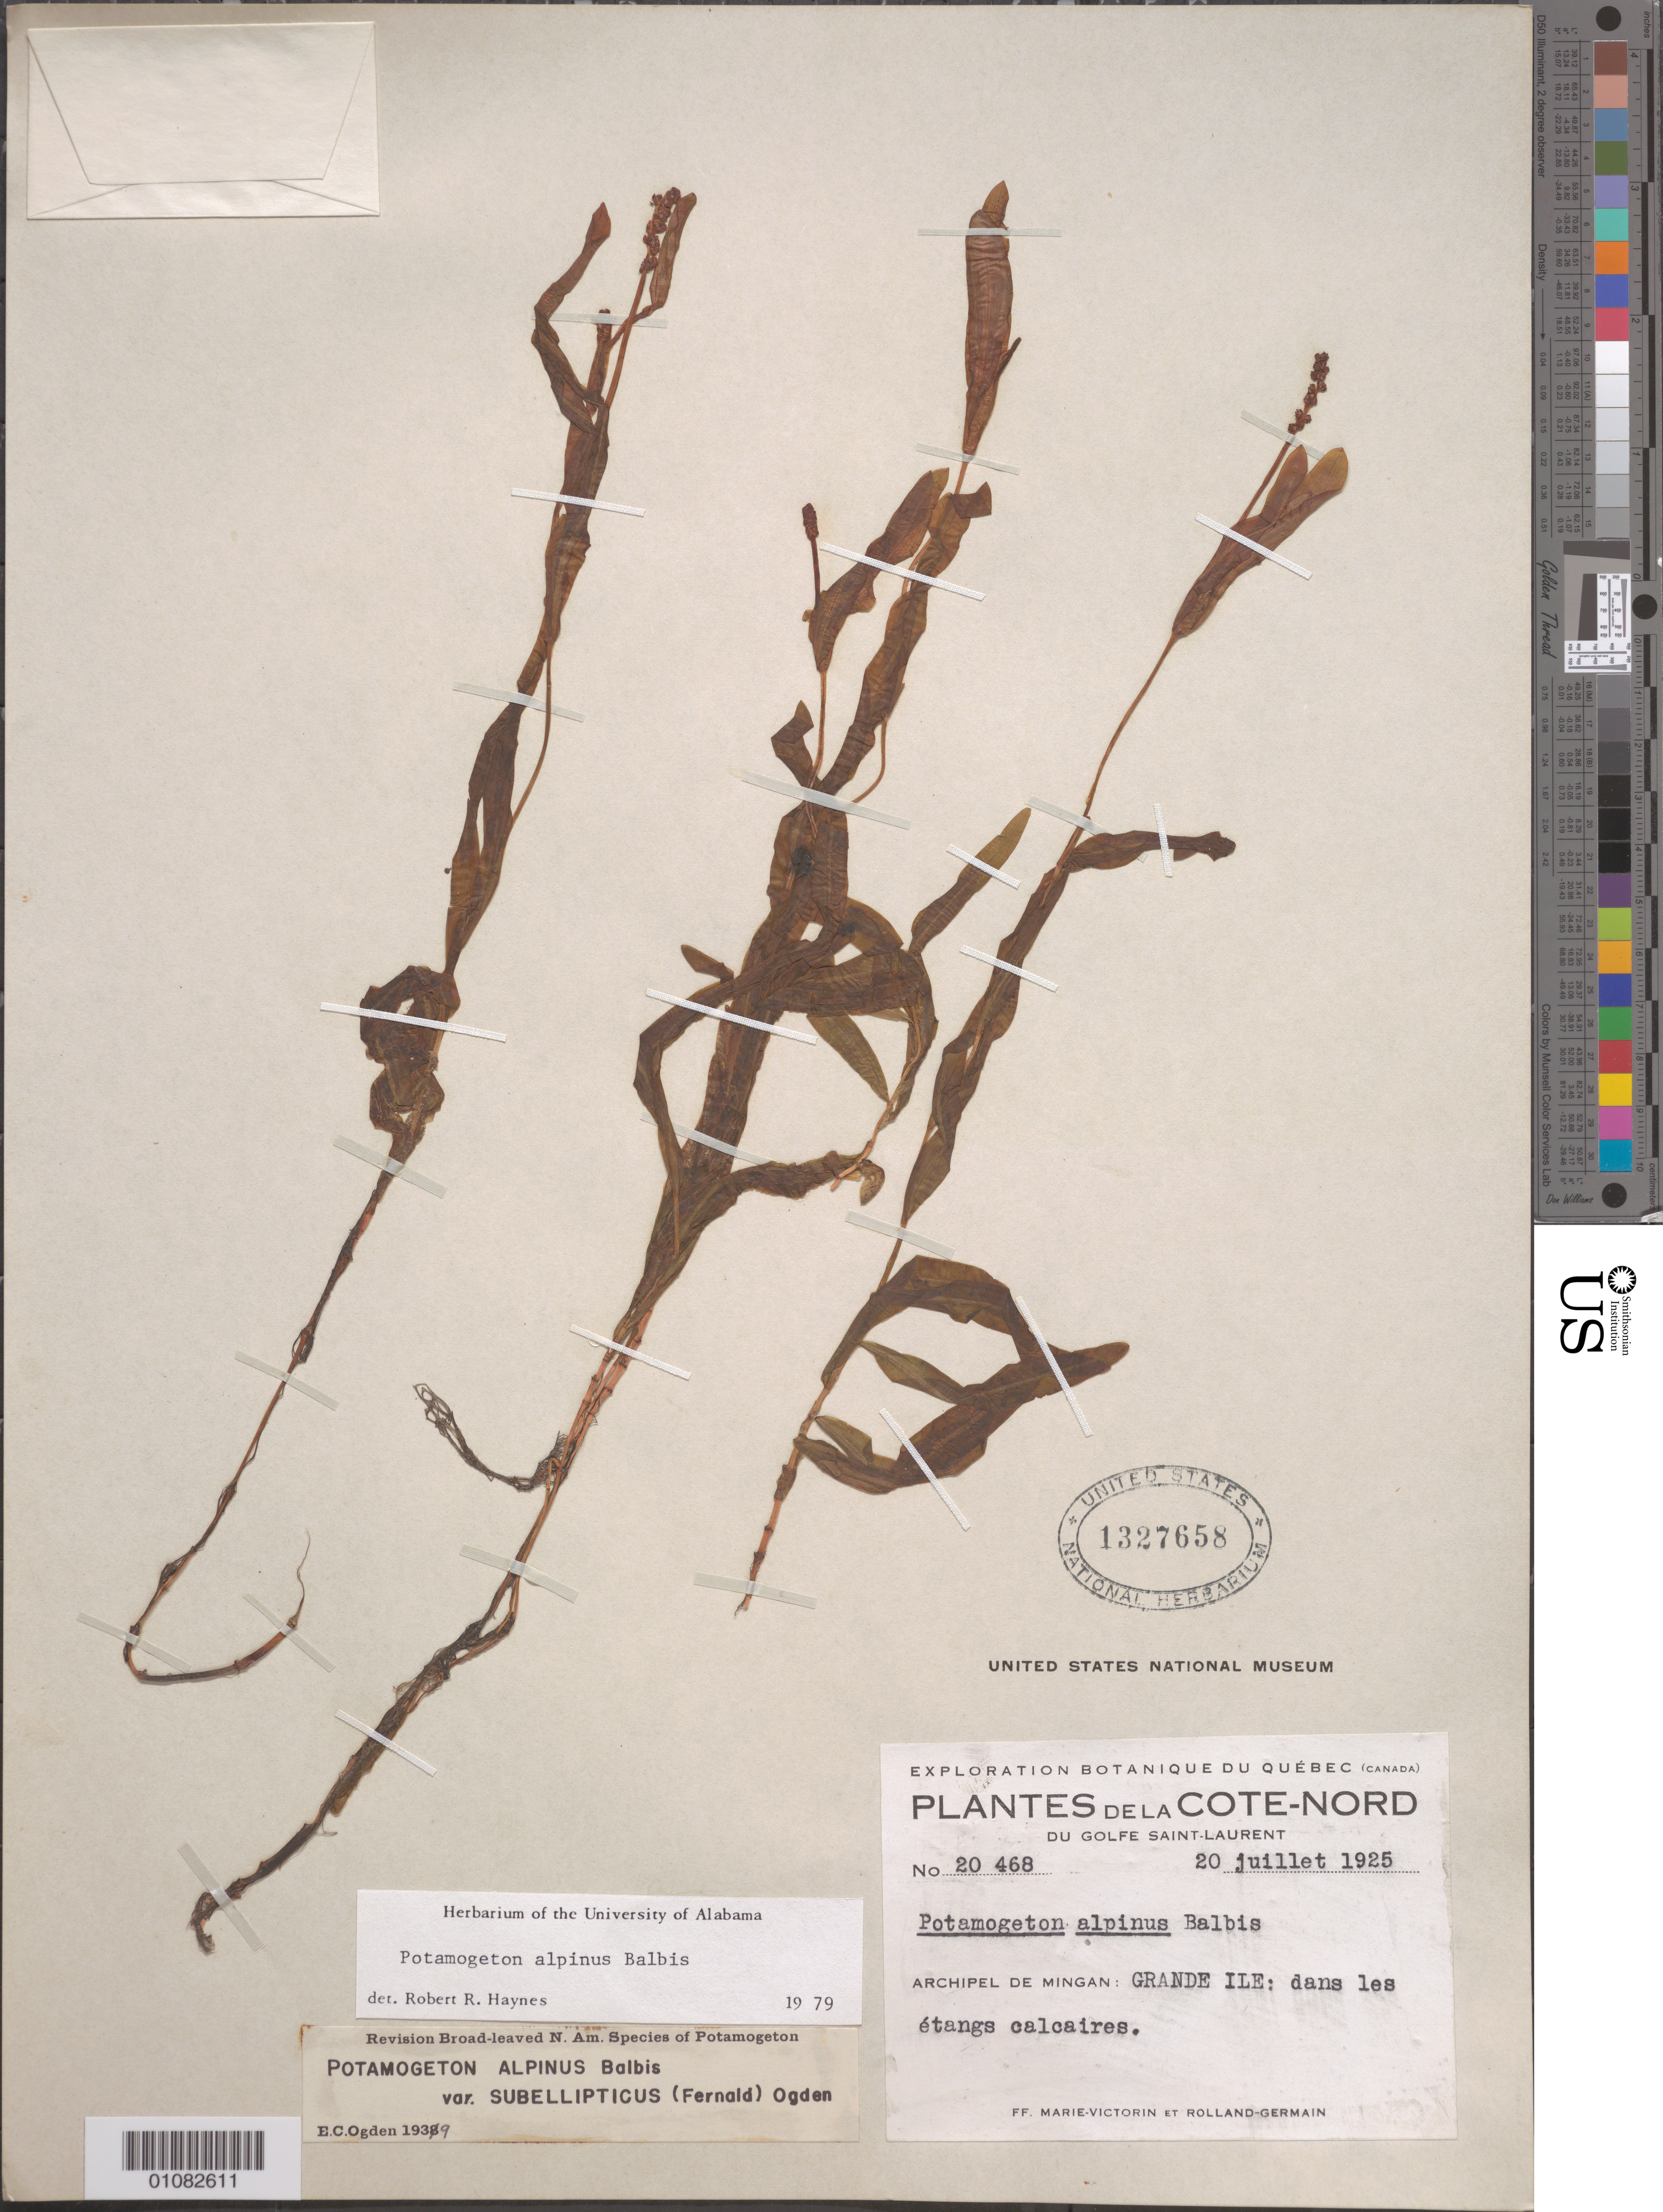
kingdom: Plantae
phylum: Tracheophyta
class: Liliopsida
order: Alismatales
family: Potamogetonaceae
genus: Potamogeton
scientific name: Potamogeton alpinus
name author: Balb.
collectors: Fr. Marie-Victorin & Rolland-Germain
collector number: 20468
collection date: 1925-07-20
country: Canada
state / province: Quebec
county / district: Cote Nord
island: Grand Isle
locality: Cote- Nord du Golfe Saint- Laurent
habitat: In lake containing limestone.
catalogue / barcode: US 1327658